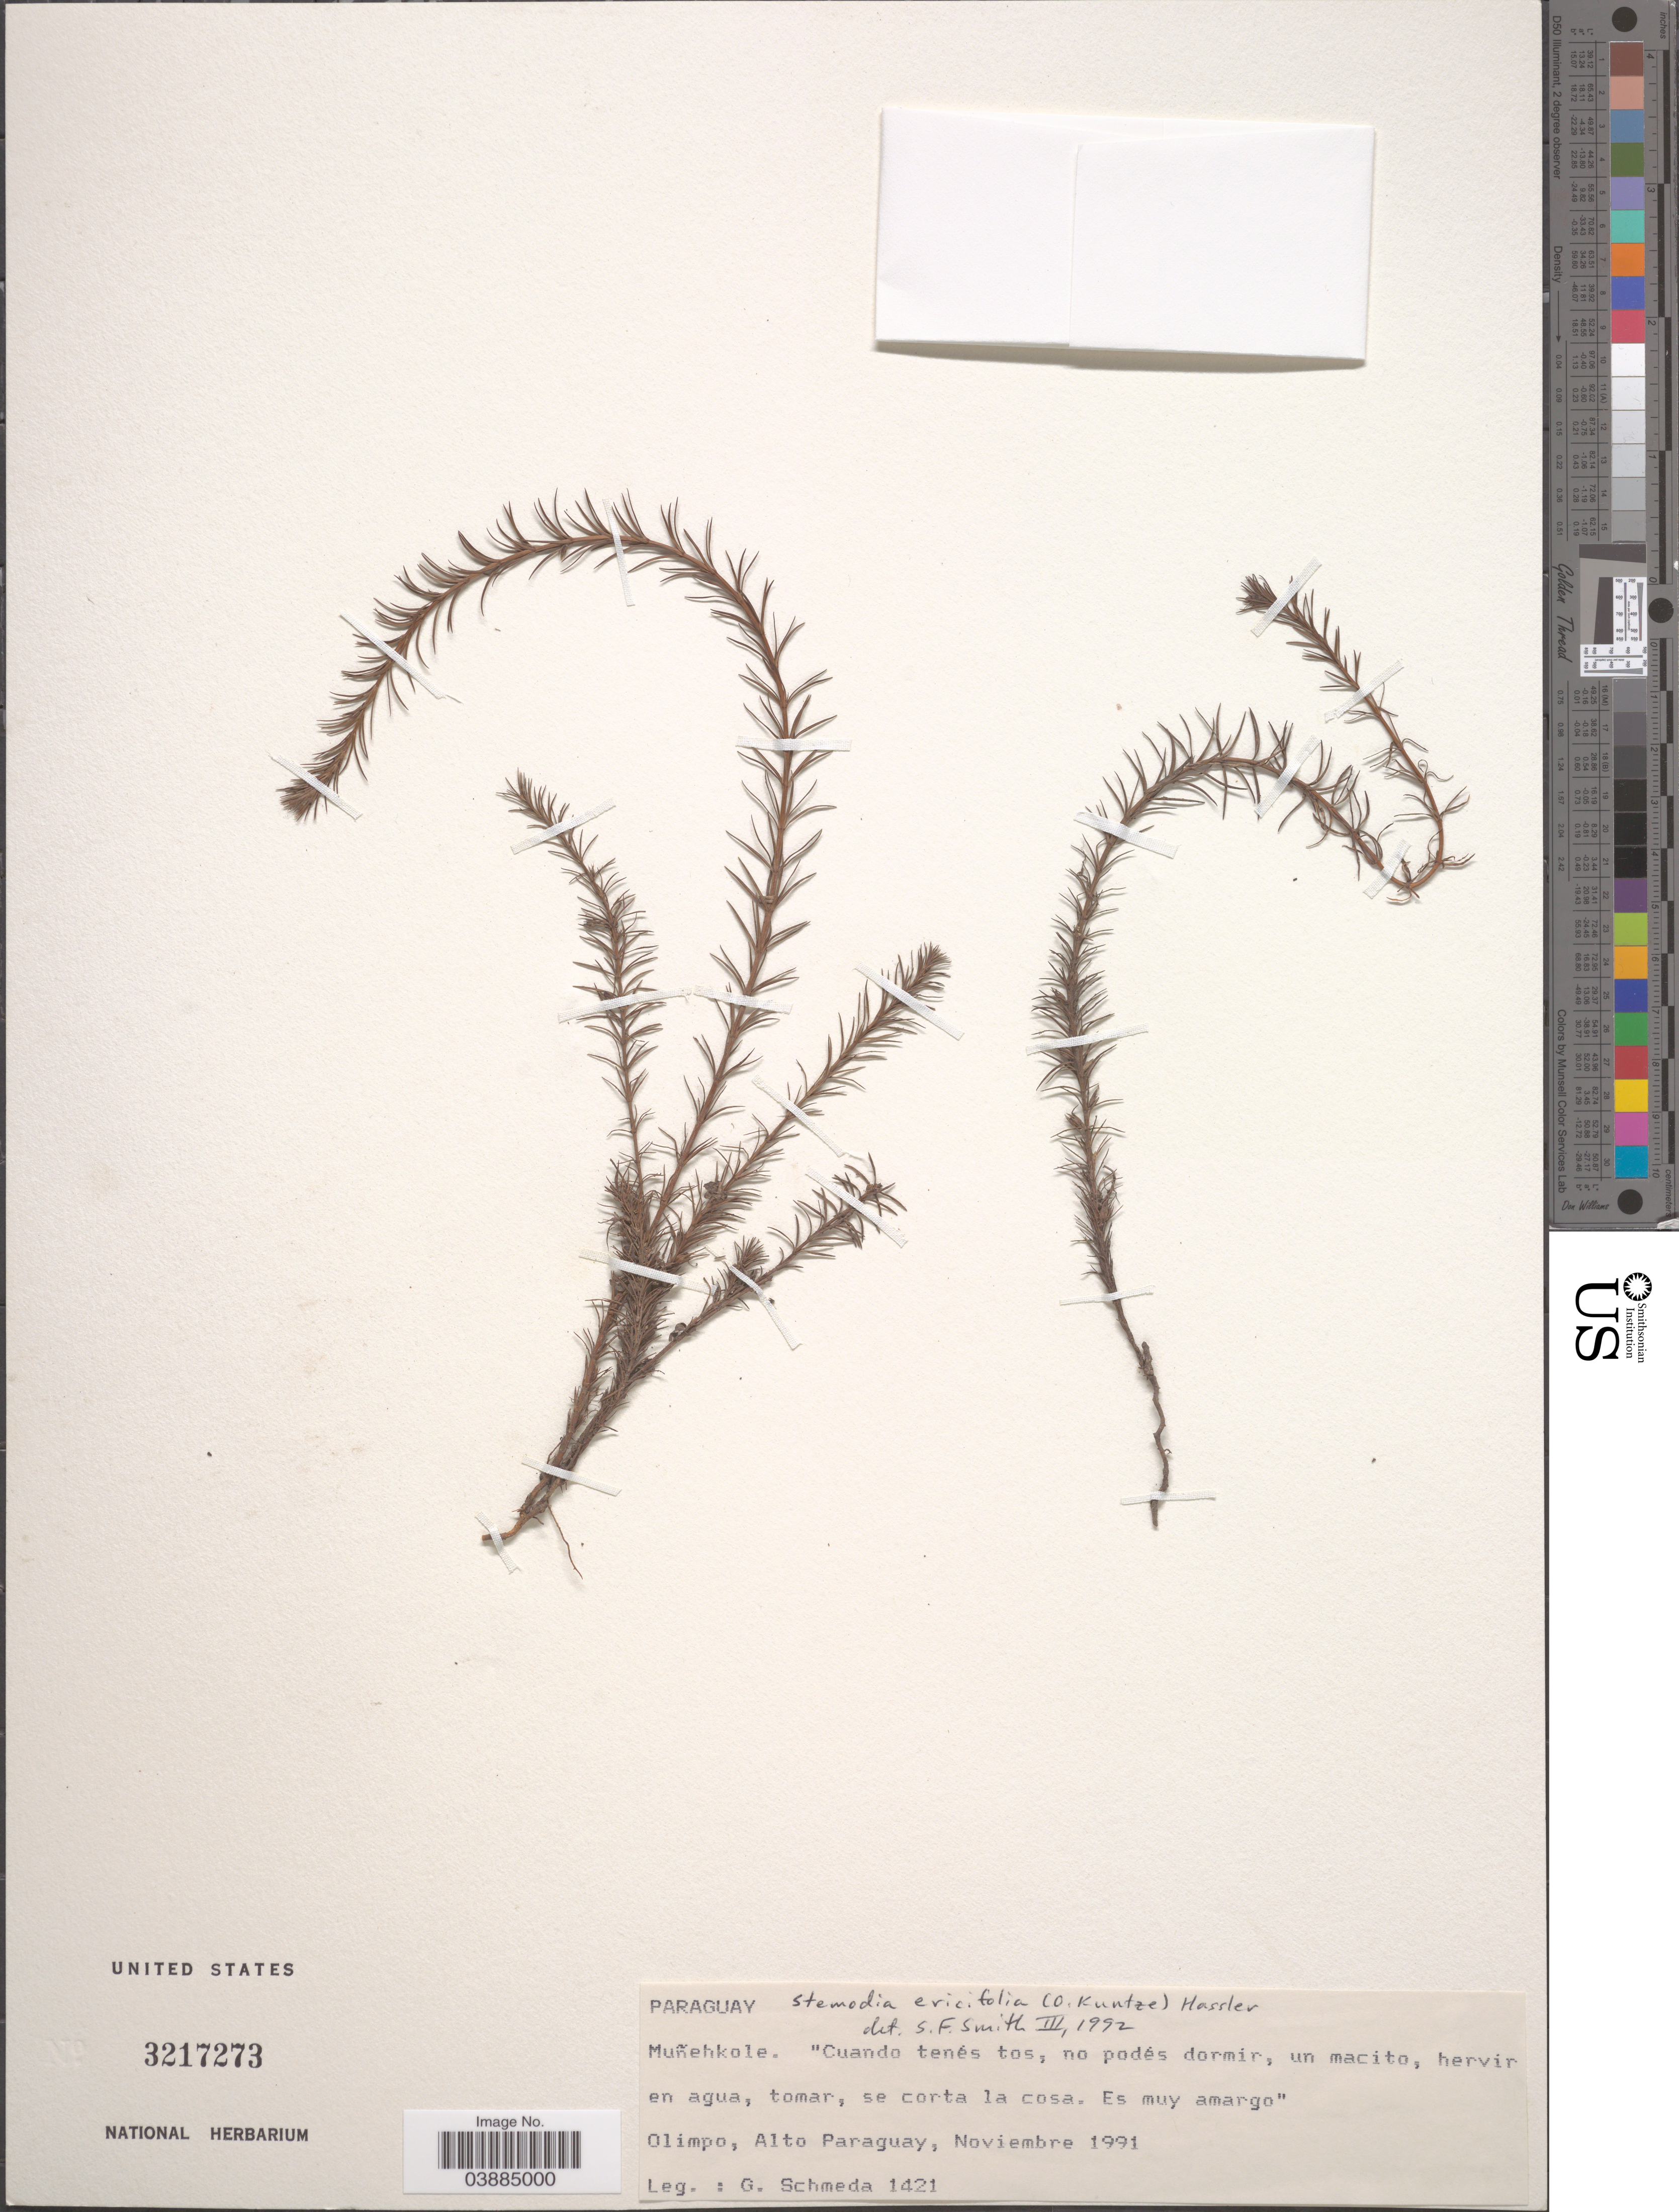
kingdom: Plantae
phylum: Tracheophyta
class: Magnoliopsida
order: Lamiales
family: Plantaginaceae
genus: Stemodia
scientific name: Stemodia ericifolia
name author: K. Schum.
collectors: G. Schmeda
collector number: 1421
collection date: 1991-11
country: Paraguay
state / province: Alto Paraguay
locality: Olimpo.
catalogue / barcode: US 3217273